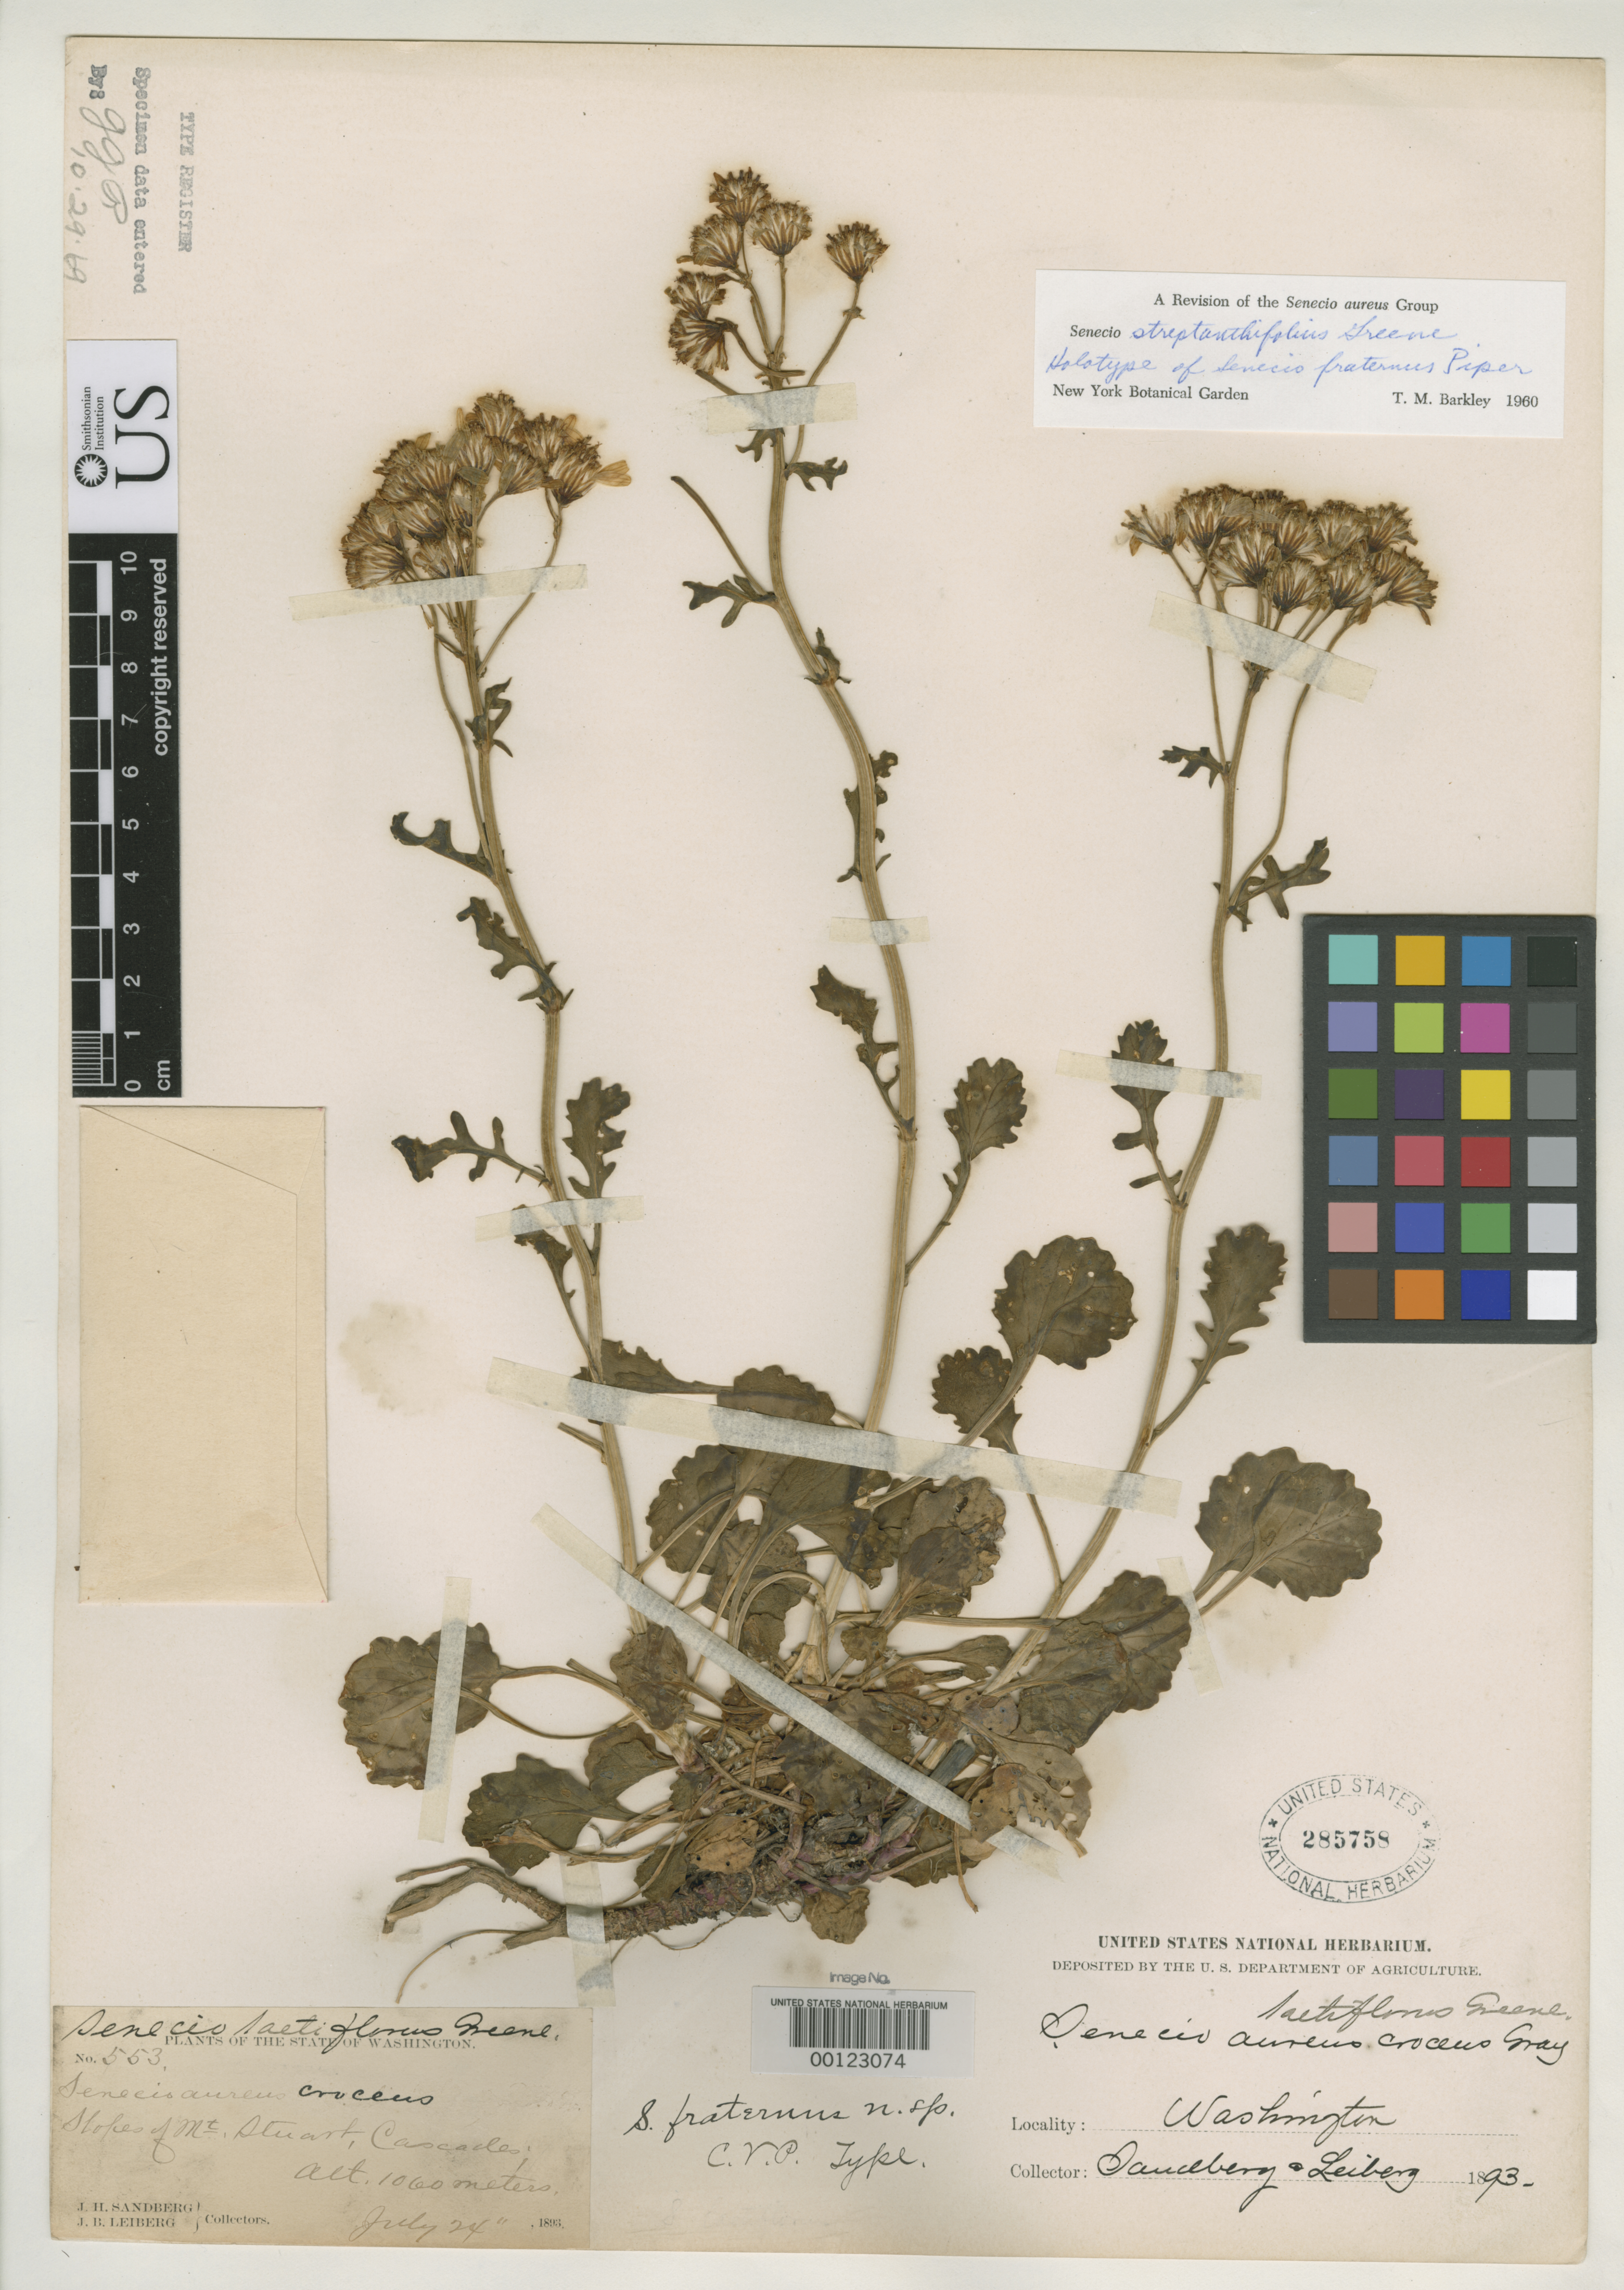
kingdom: Plantae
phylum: Tracheophyta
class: Magnoliopsida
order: Asterales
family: Asteraceae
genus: Senecio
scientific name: Senecio fraternus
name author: Piper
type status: Holotype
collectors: J. H. Sandberg & J. Leiberg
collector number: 553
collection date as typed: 24 Jul 1893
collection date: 1893-07-24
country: United States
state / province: Washington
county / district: Kittitas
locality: Mt. Stuart.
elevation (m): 1060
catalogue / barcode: US 285758